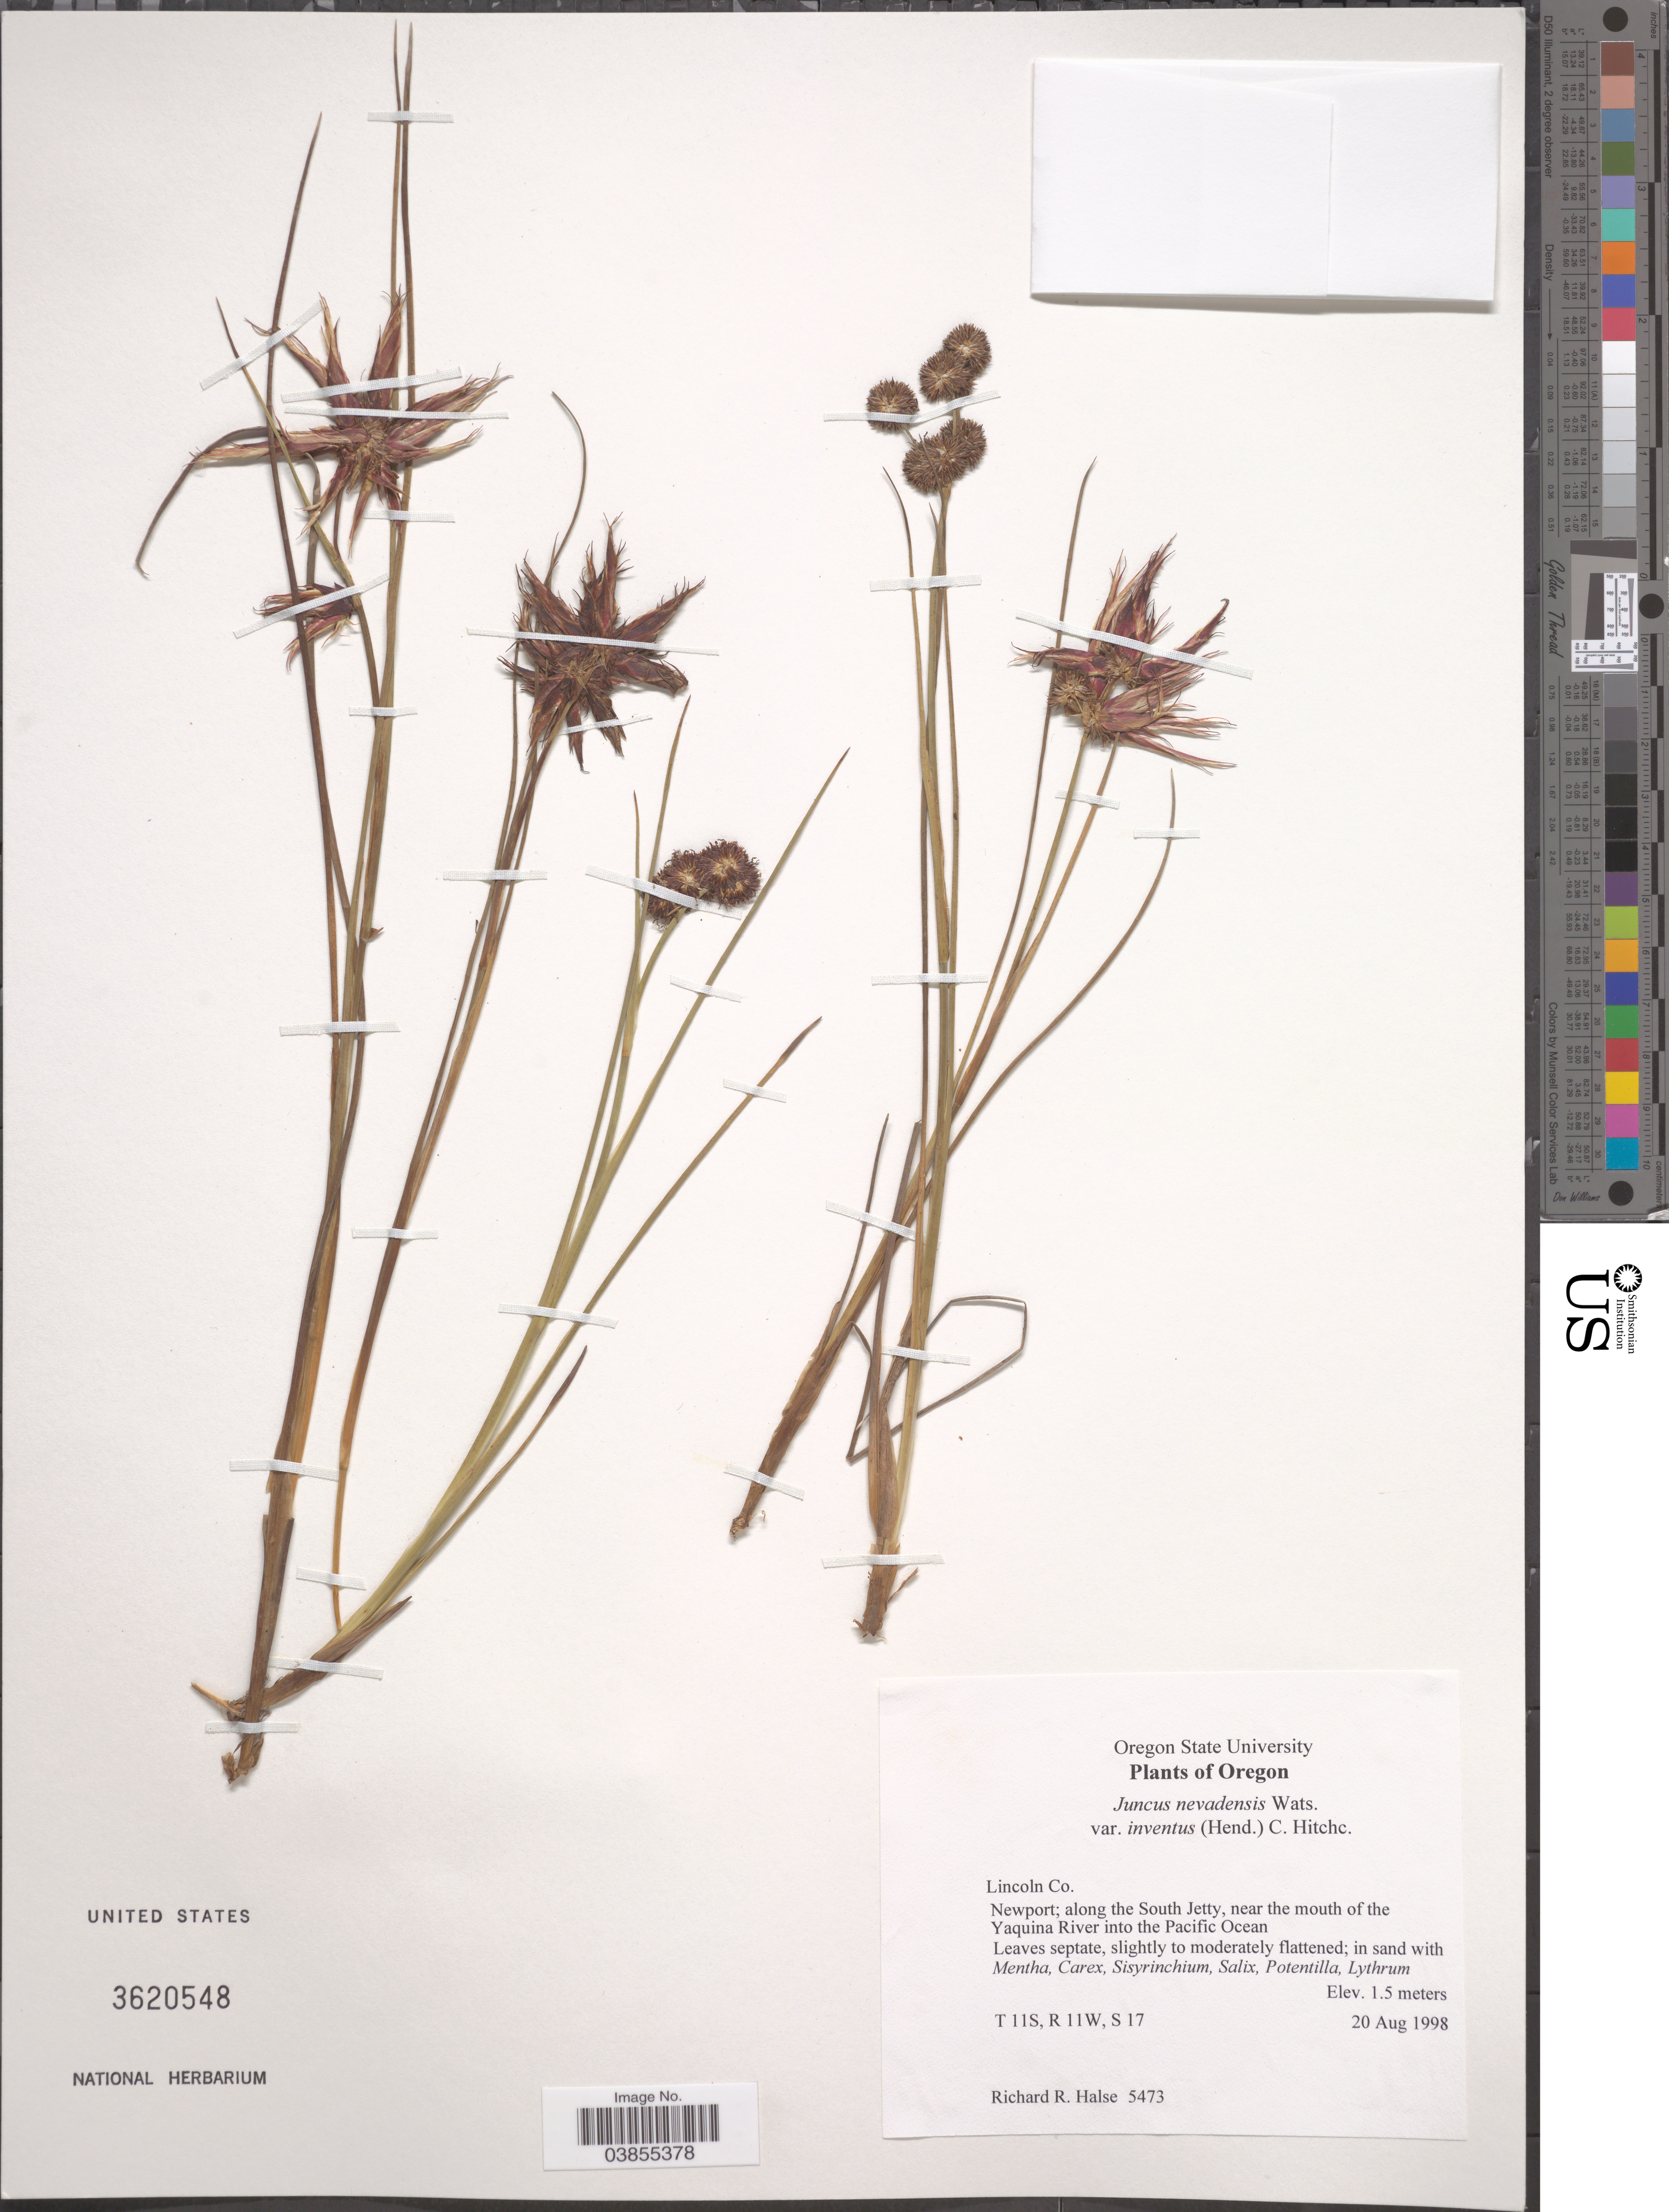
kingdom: Plantae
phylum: Tracheophyta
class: Liliopsida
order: Poales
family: Juncaceae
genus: Juncus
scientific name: Juncus nevadensis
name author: S. Watson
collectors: R. Halse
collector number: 5473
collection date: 1998-08-20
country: United States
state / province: Oregon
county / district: Lincoln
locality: Lincoln Co. Newport; along the South Jetty, near the mouth of the Yaquina River into the Pacific Ocean. T 11S, R 11W, S 17.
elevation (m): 1.5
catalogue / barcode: US 3620548